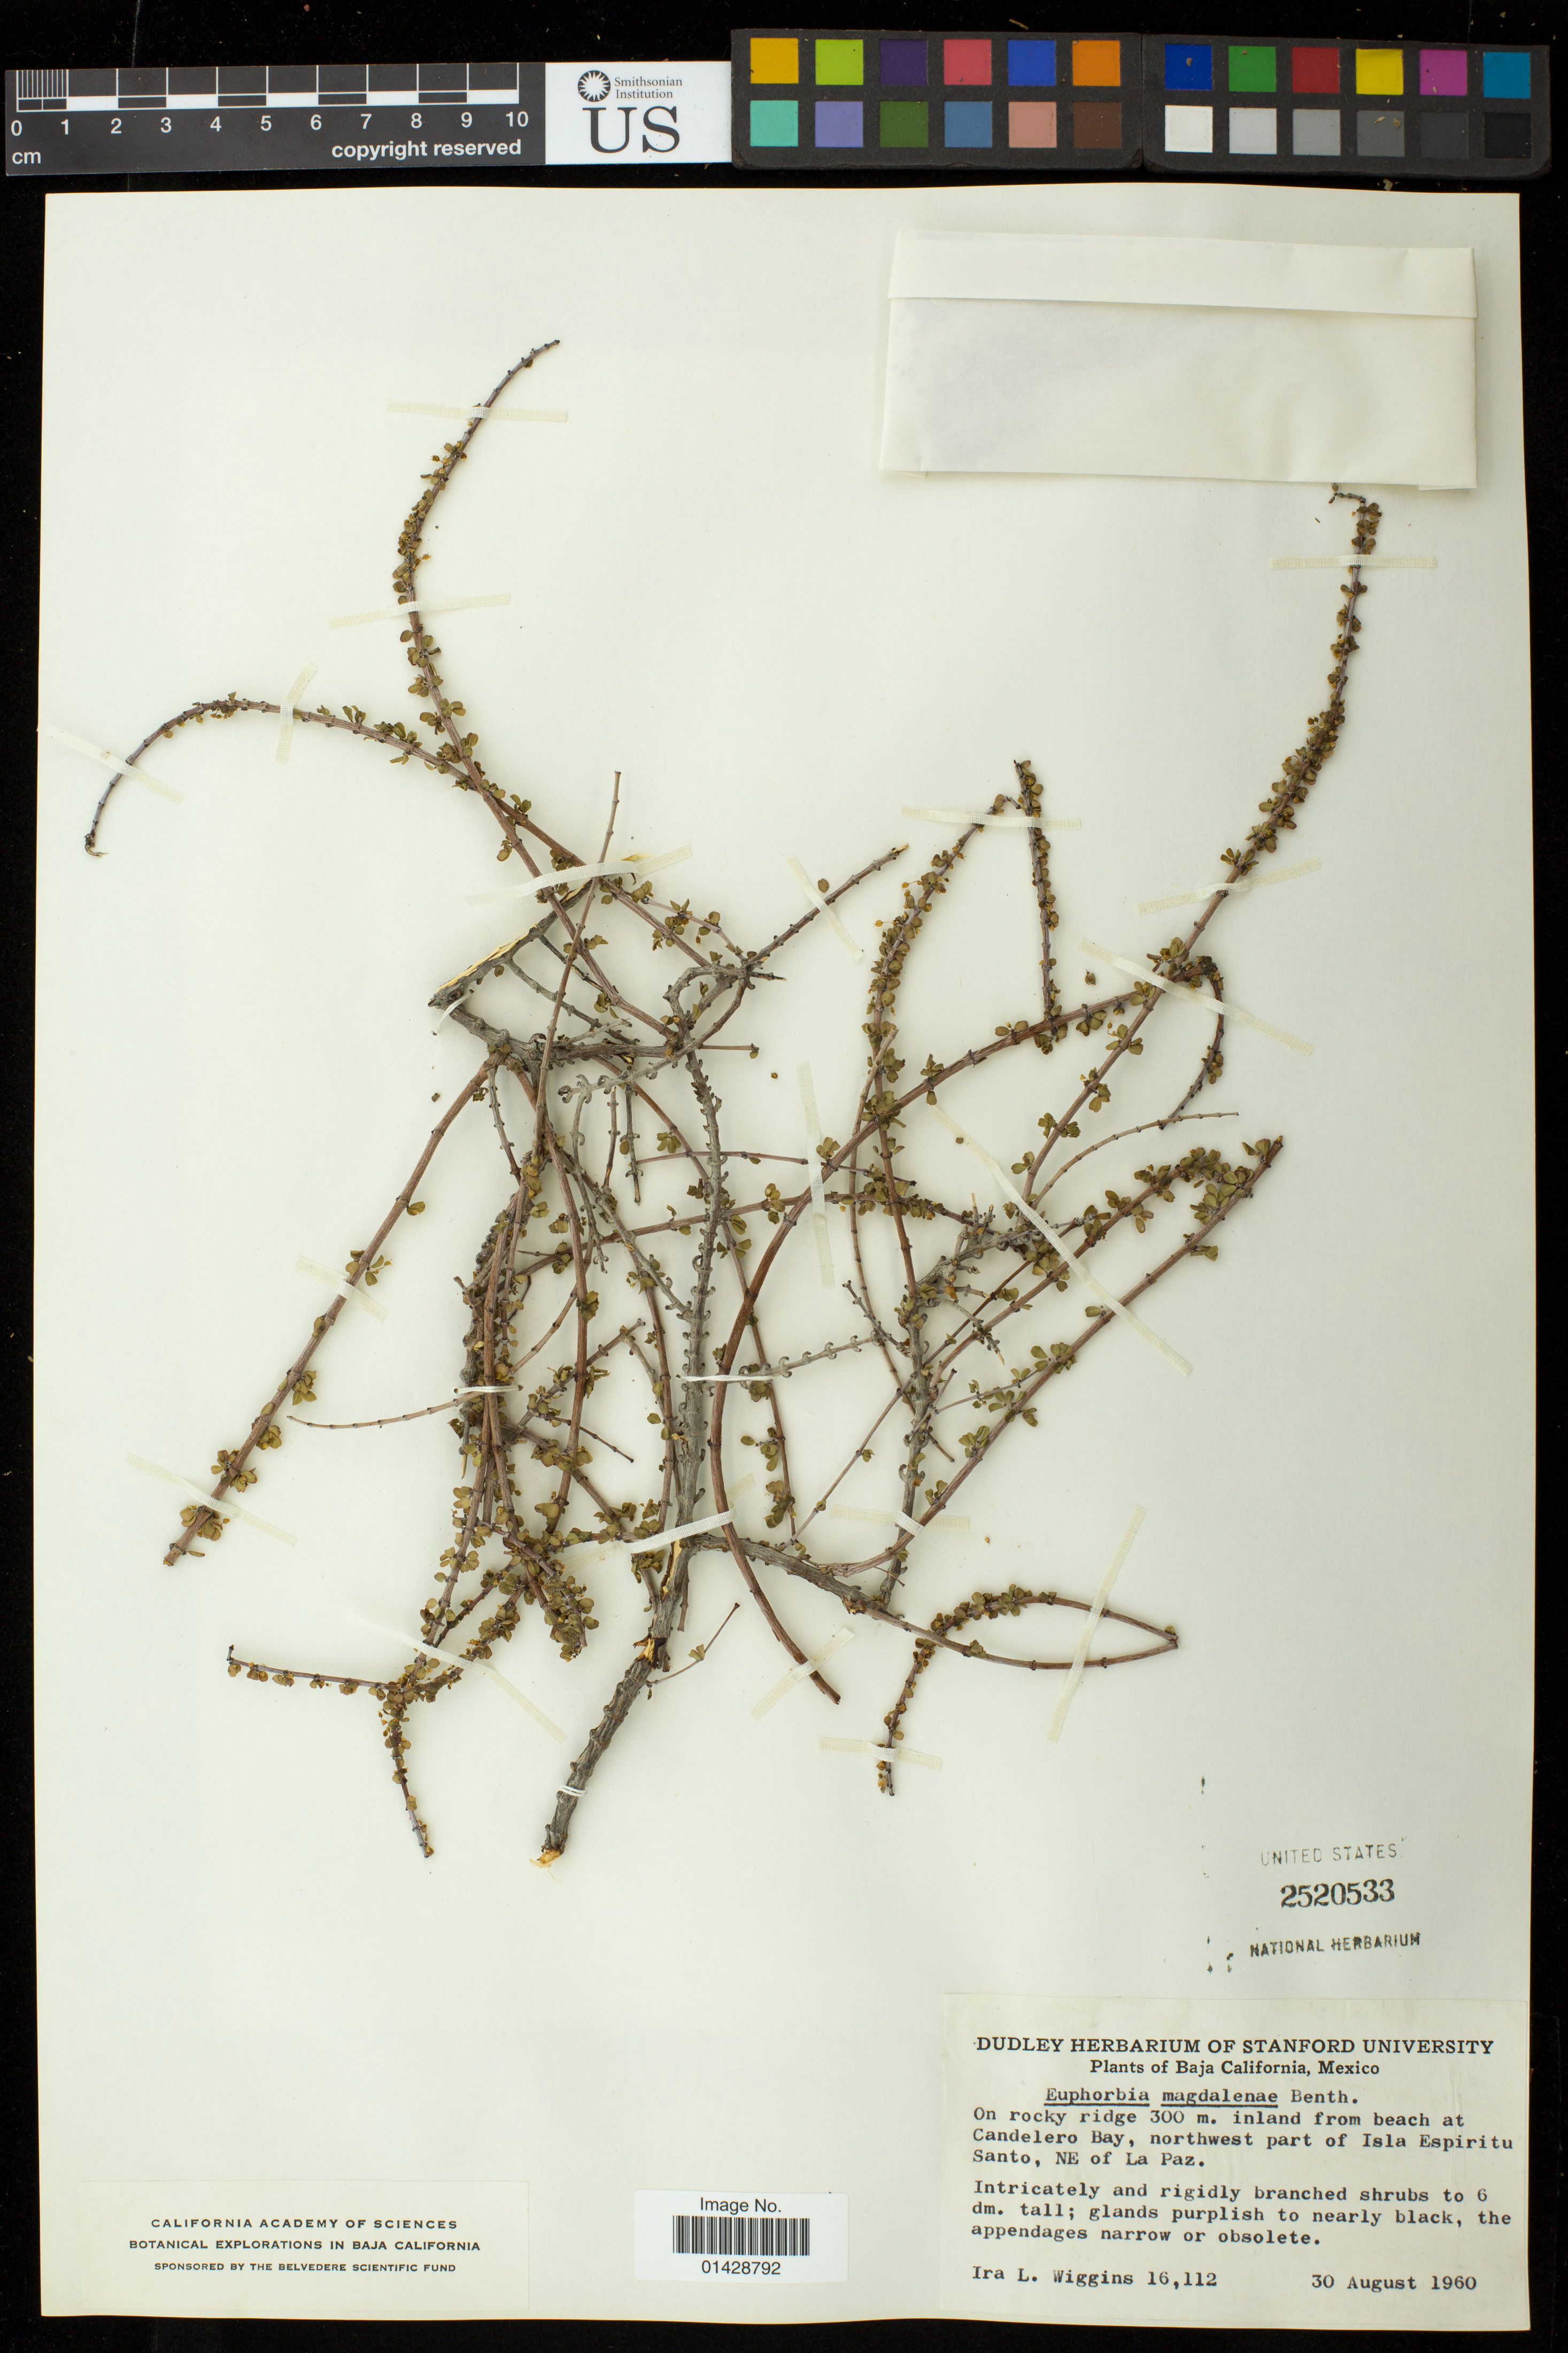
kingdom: Plantae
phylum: Tracheophyta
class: Magnoliopsida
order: Malpighiales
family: Euphorbiaceae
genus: Euphorbia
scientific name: Euphorbia magdalenae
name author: Benth.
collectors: I. L. Wiggins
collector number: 16,112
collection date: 1960-08-30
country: Mexico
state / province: Baja California Sur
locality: On rocky ridge 300 m. inland from beach at Candelero Bay, northwest part of Isla Espiritu Santo, NE of La Paz.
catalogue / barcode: US 2520533